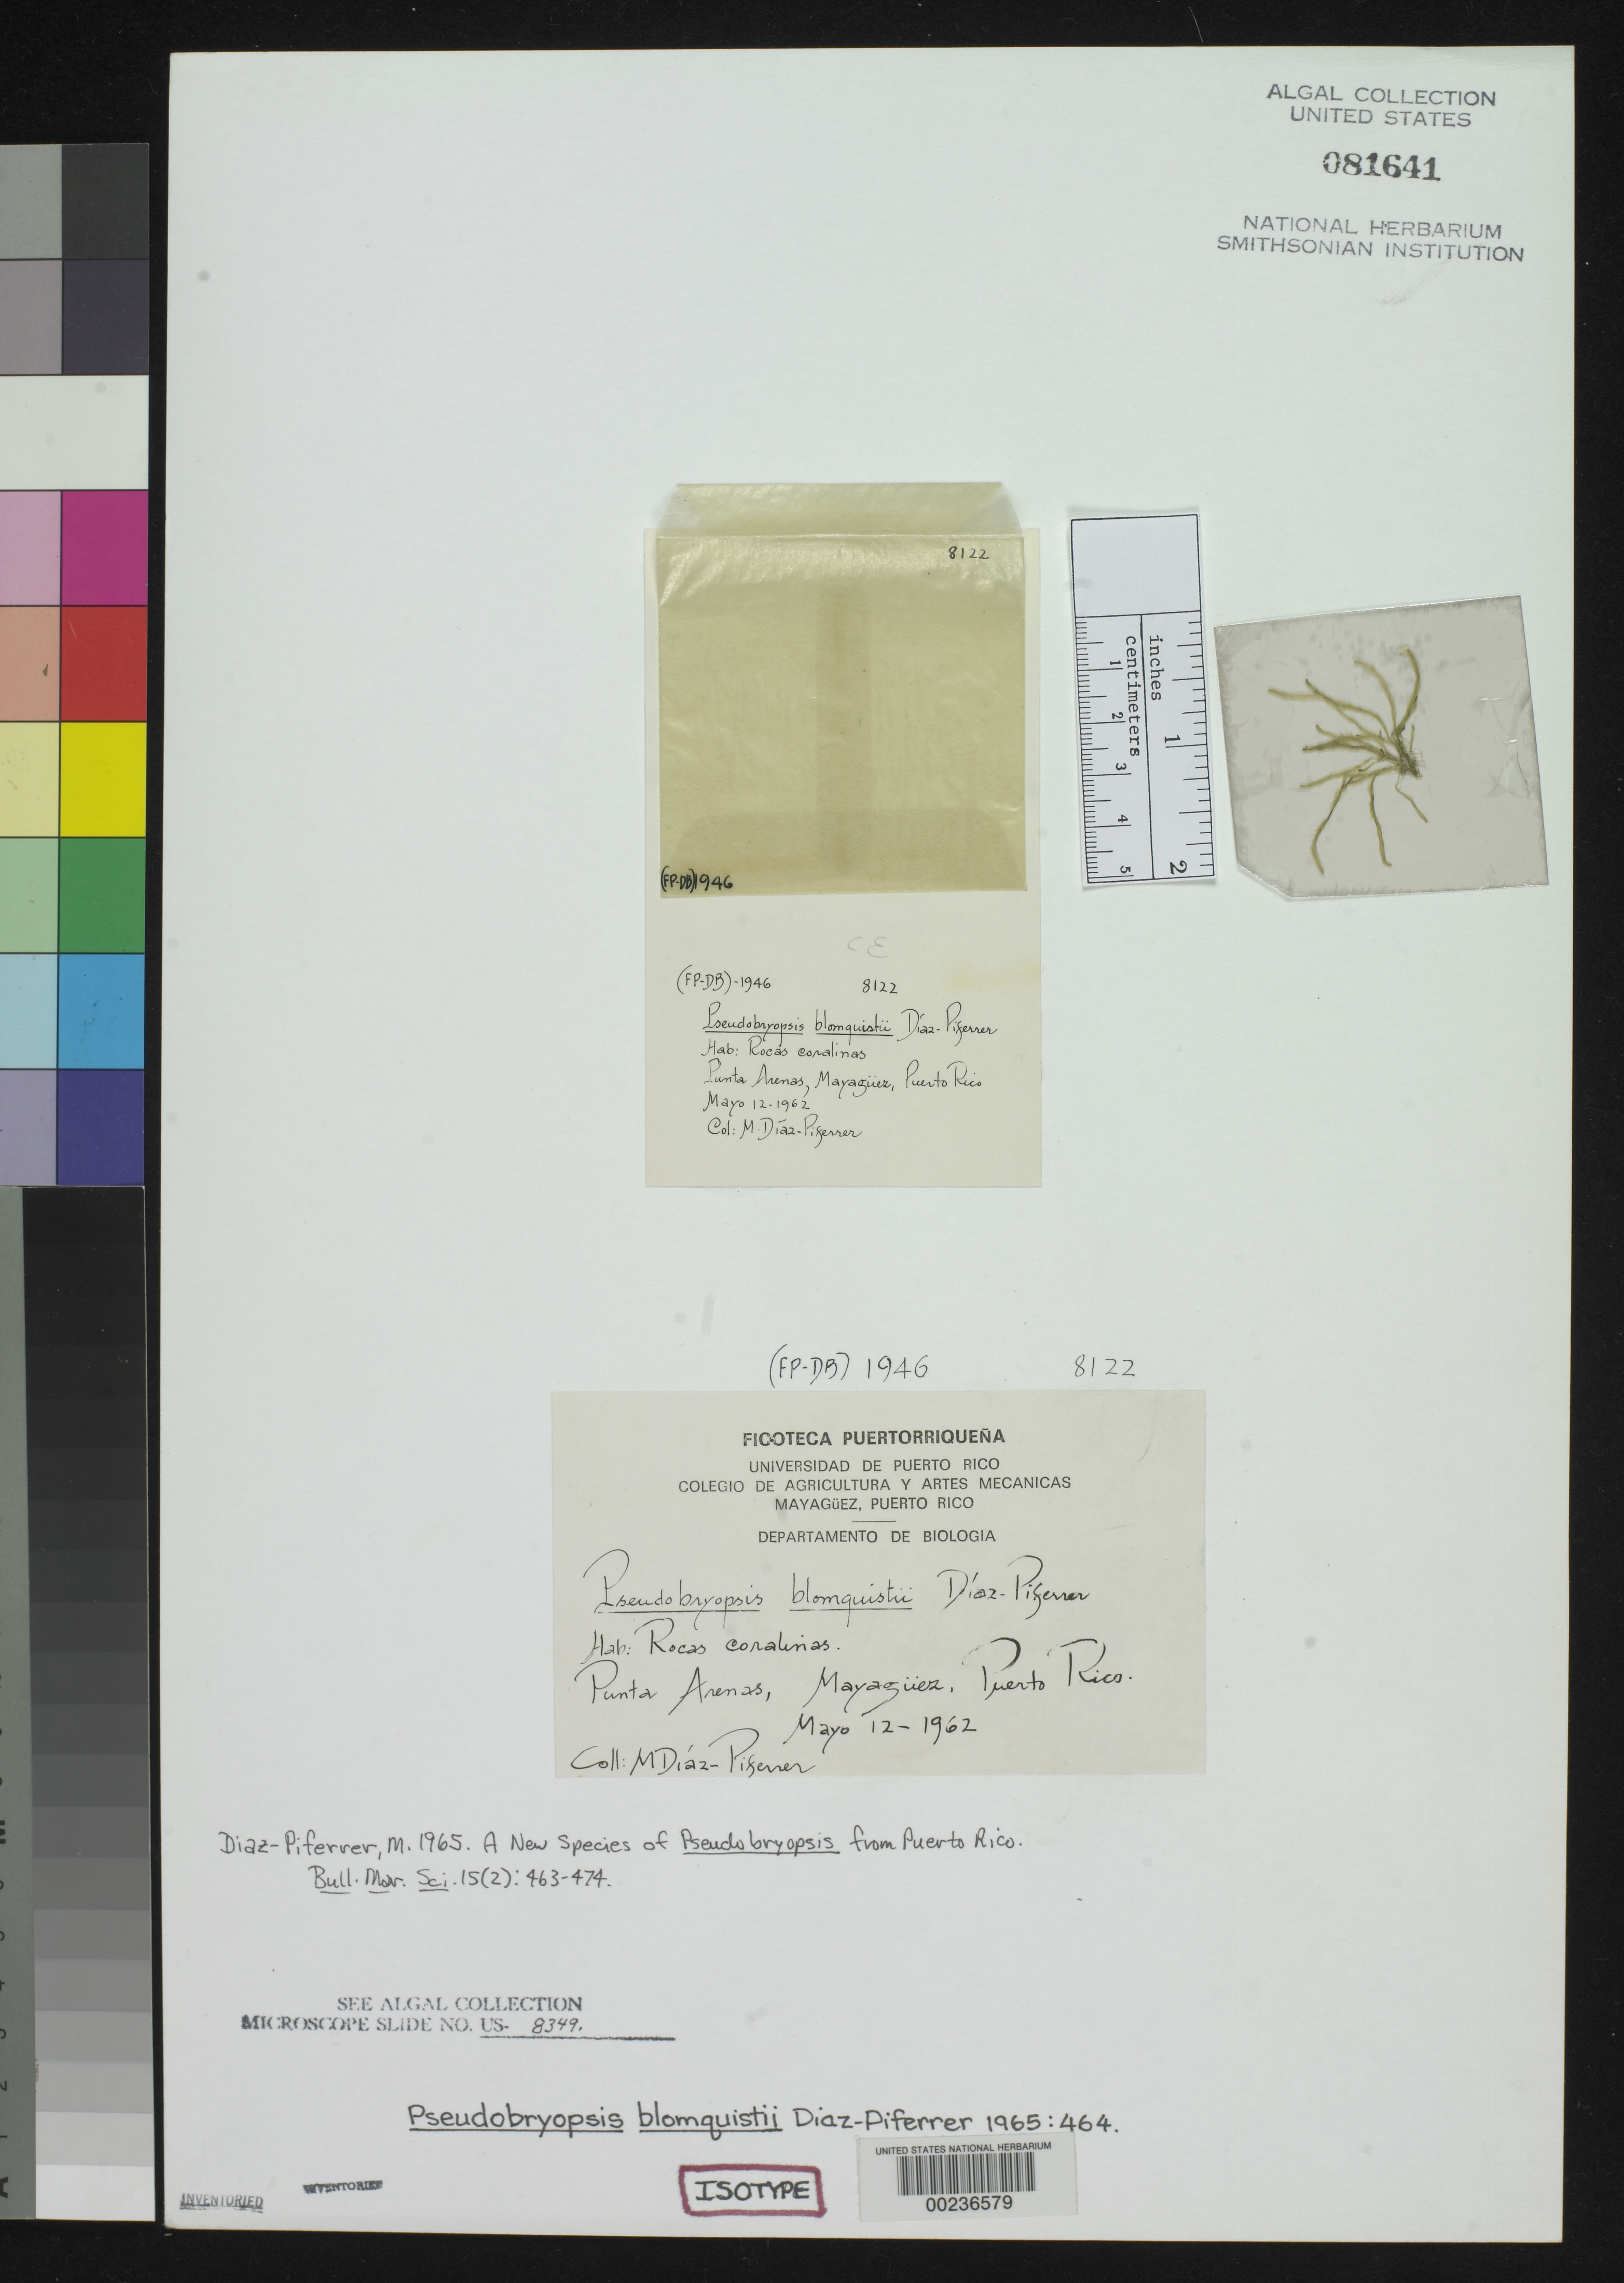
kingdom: Plantae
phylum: Chlorophyta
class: Ulvophyceae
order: Bryopsidales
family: Bryopsidaceae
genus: Pseudobryopsis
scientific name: Pseudobryopsis blomquistii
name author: Diaz-Piferrer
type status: Isotype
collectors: M. Diaz-Piferrer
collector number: (FP-DB) 1946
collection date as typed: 12 May 1962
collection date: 1962-05-12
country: Puerto Rico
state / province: Mayaguez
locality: Punta Arenas.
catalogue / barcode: US 81641